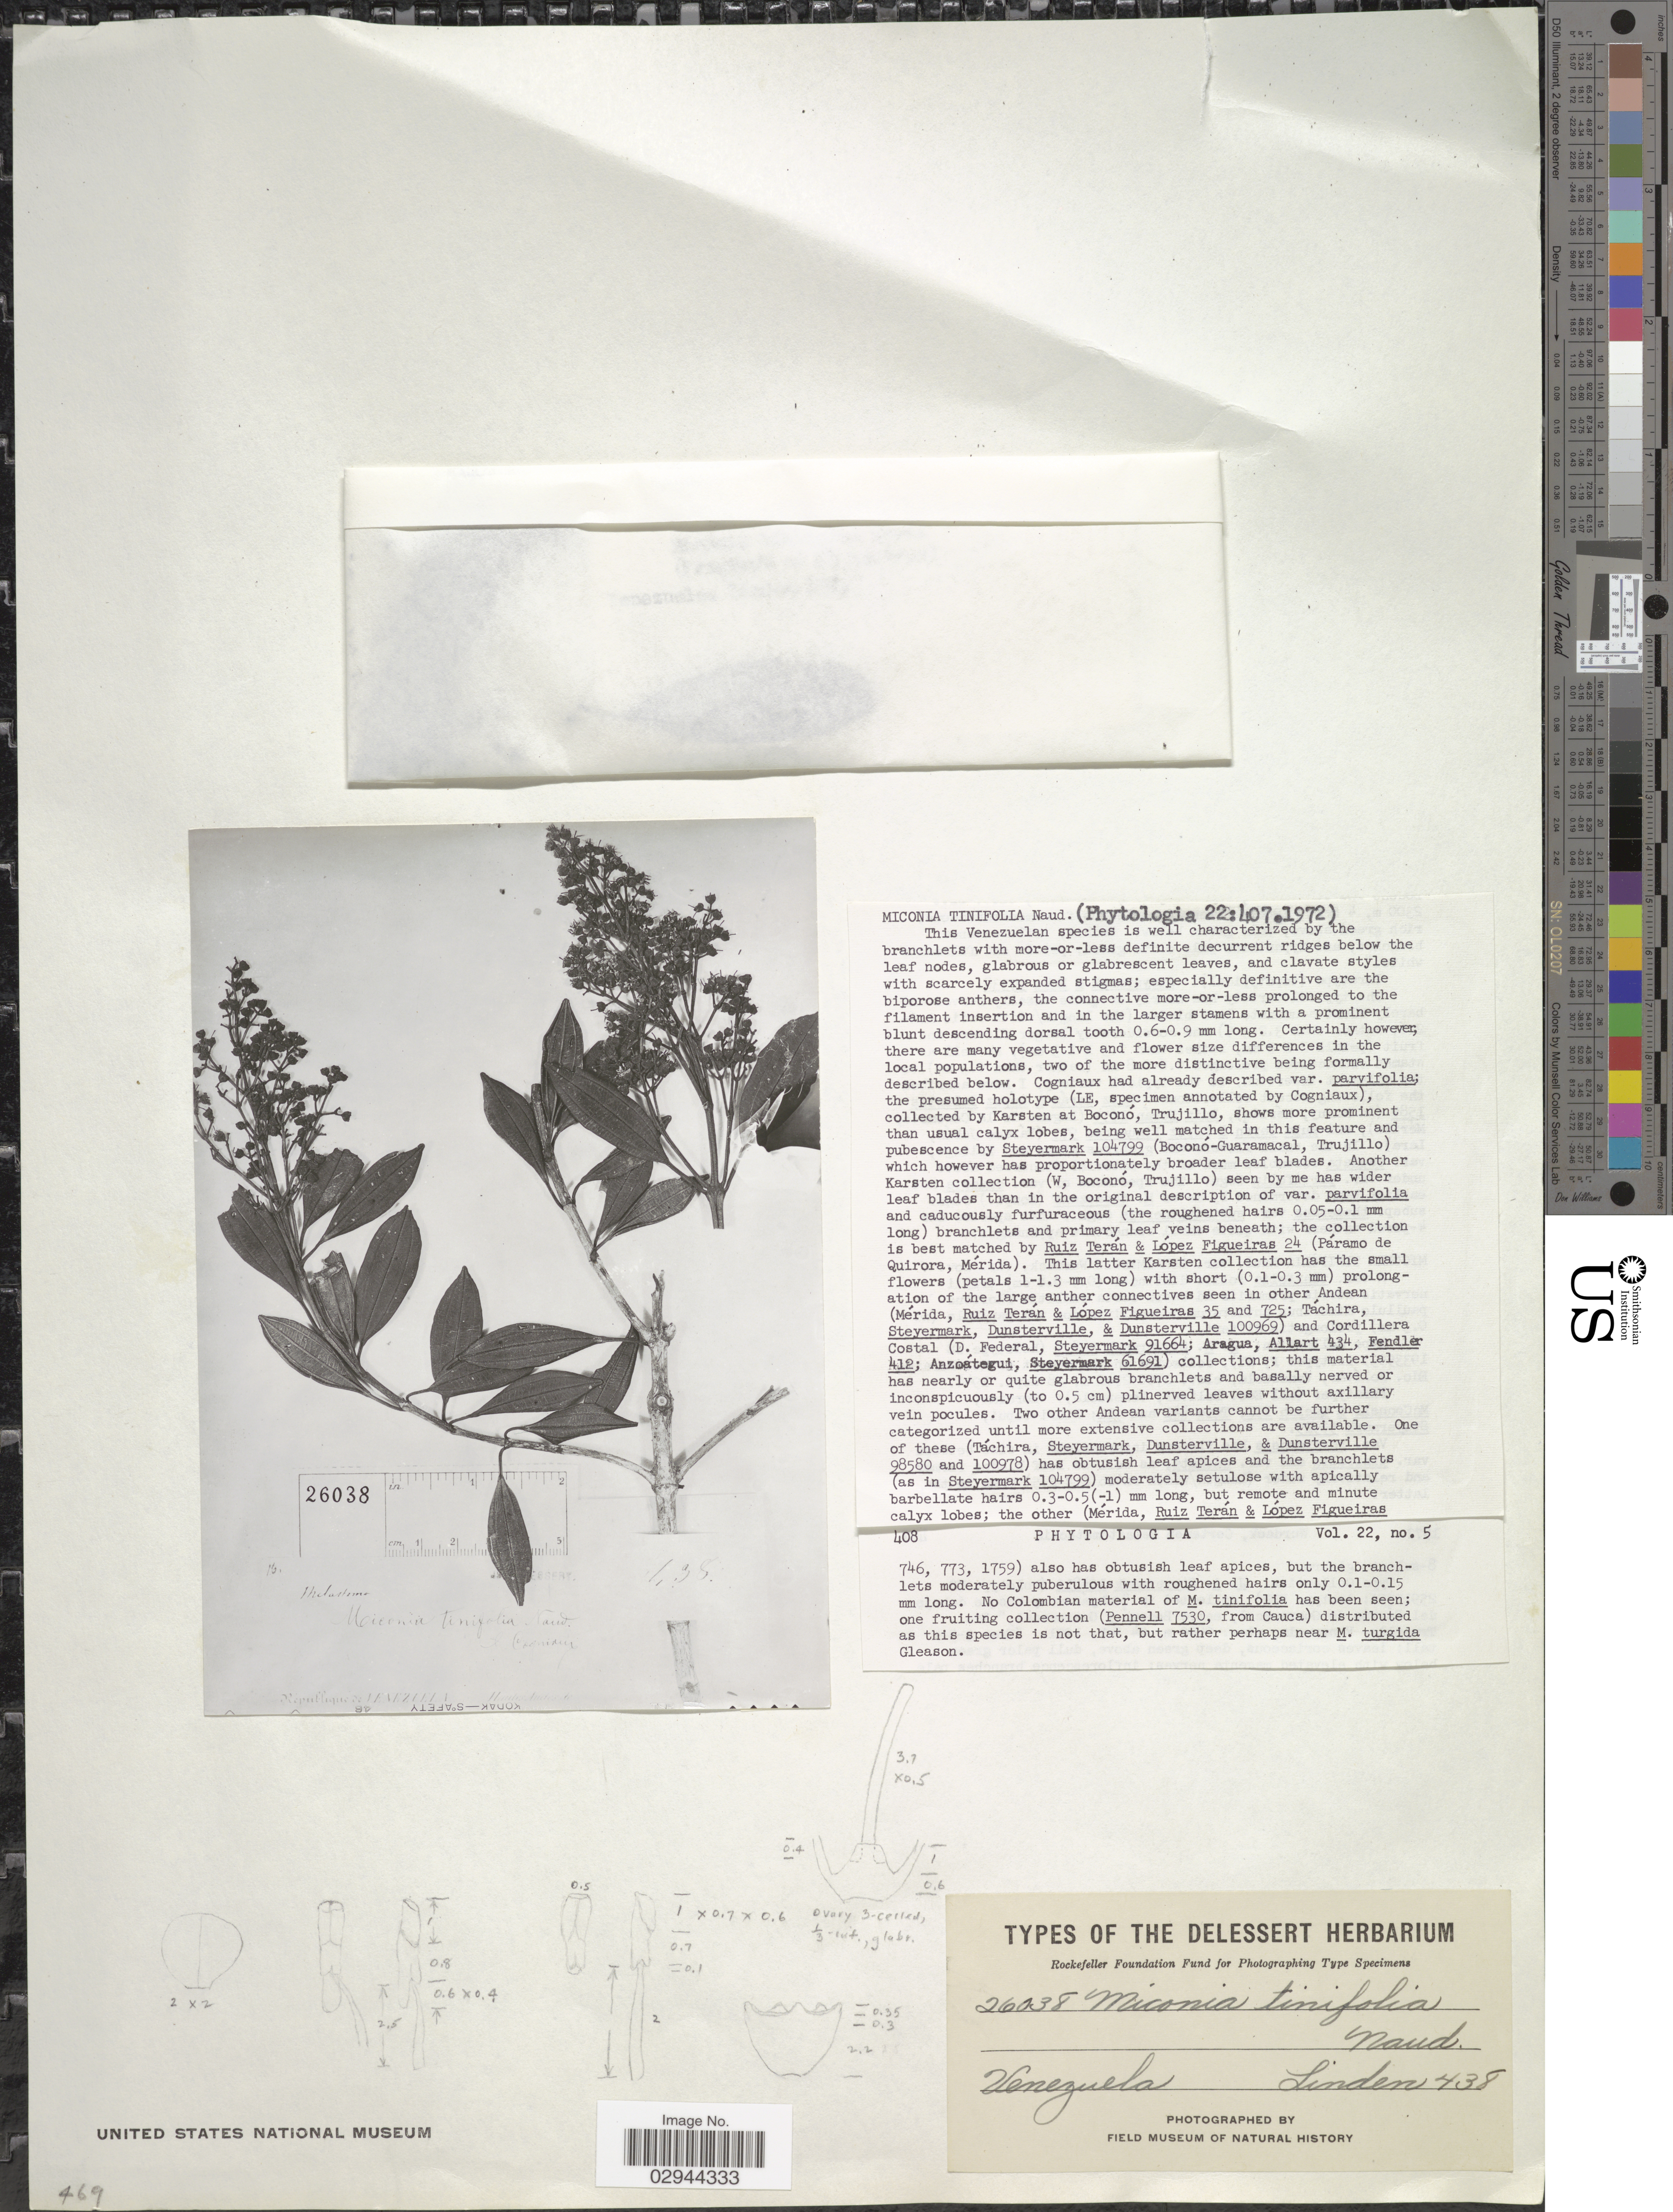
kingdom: Plantae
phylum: Tracheophyta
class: Magnoliopsida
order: Myrtales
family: Melastomataceae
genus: Miconia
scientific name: Miconia tinifolia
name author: Naudin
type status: Type Collection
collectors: J. Linden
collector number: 438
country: Venezuela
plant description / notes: Photograph of type specimen ex herb. Delessert, mounted with fragmentary material of type specimen ex herb. FI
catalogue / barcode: US 102988